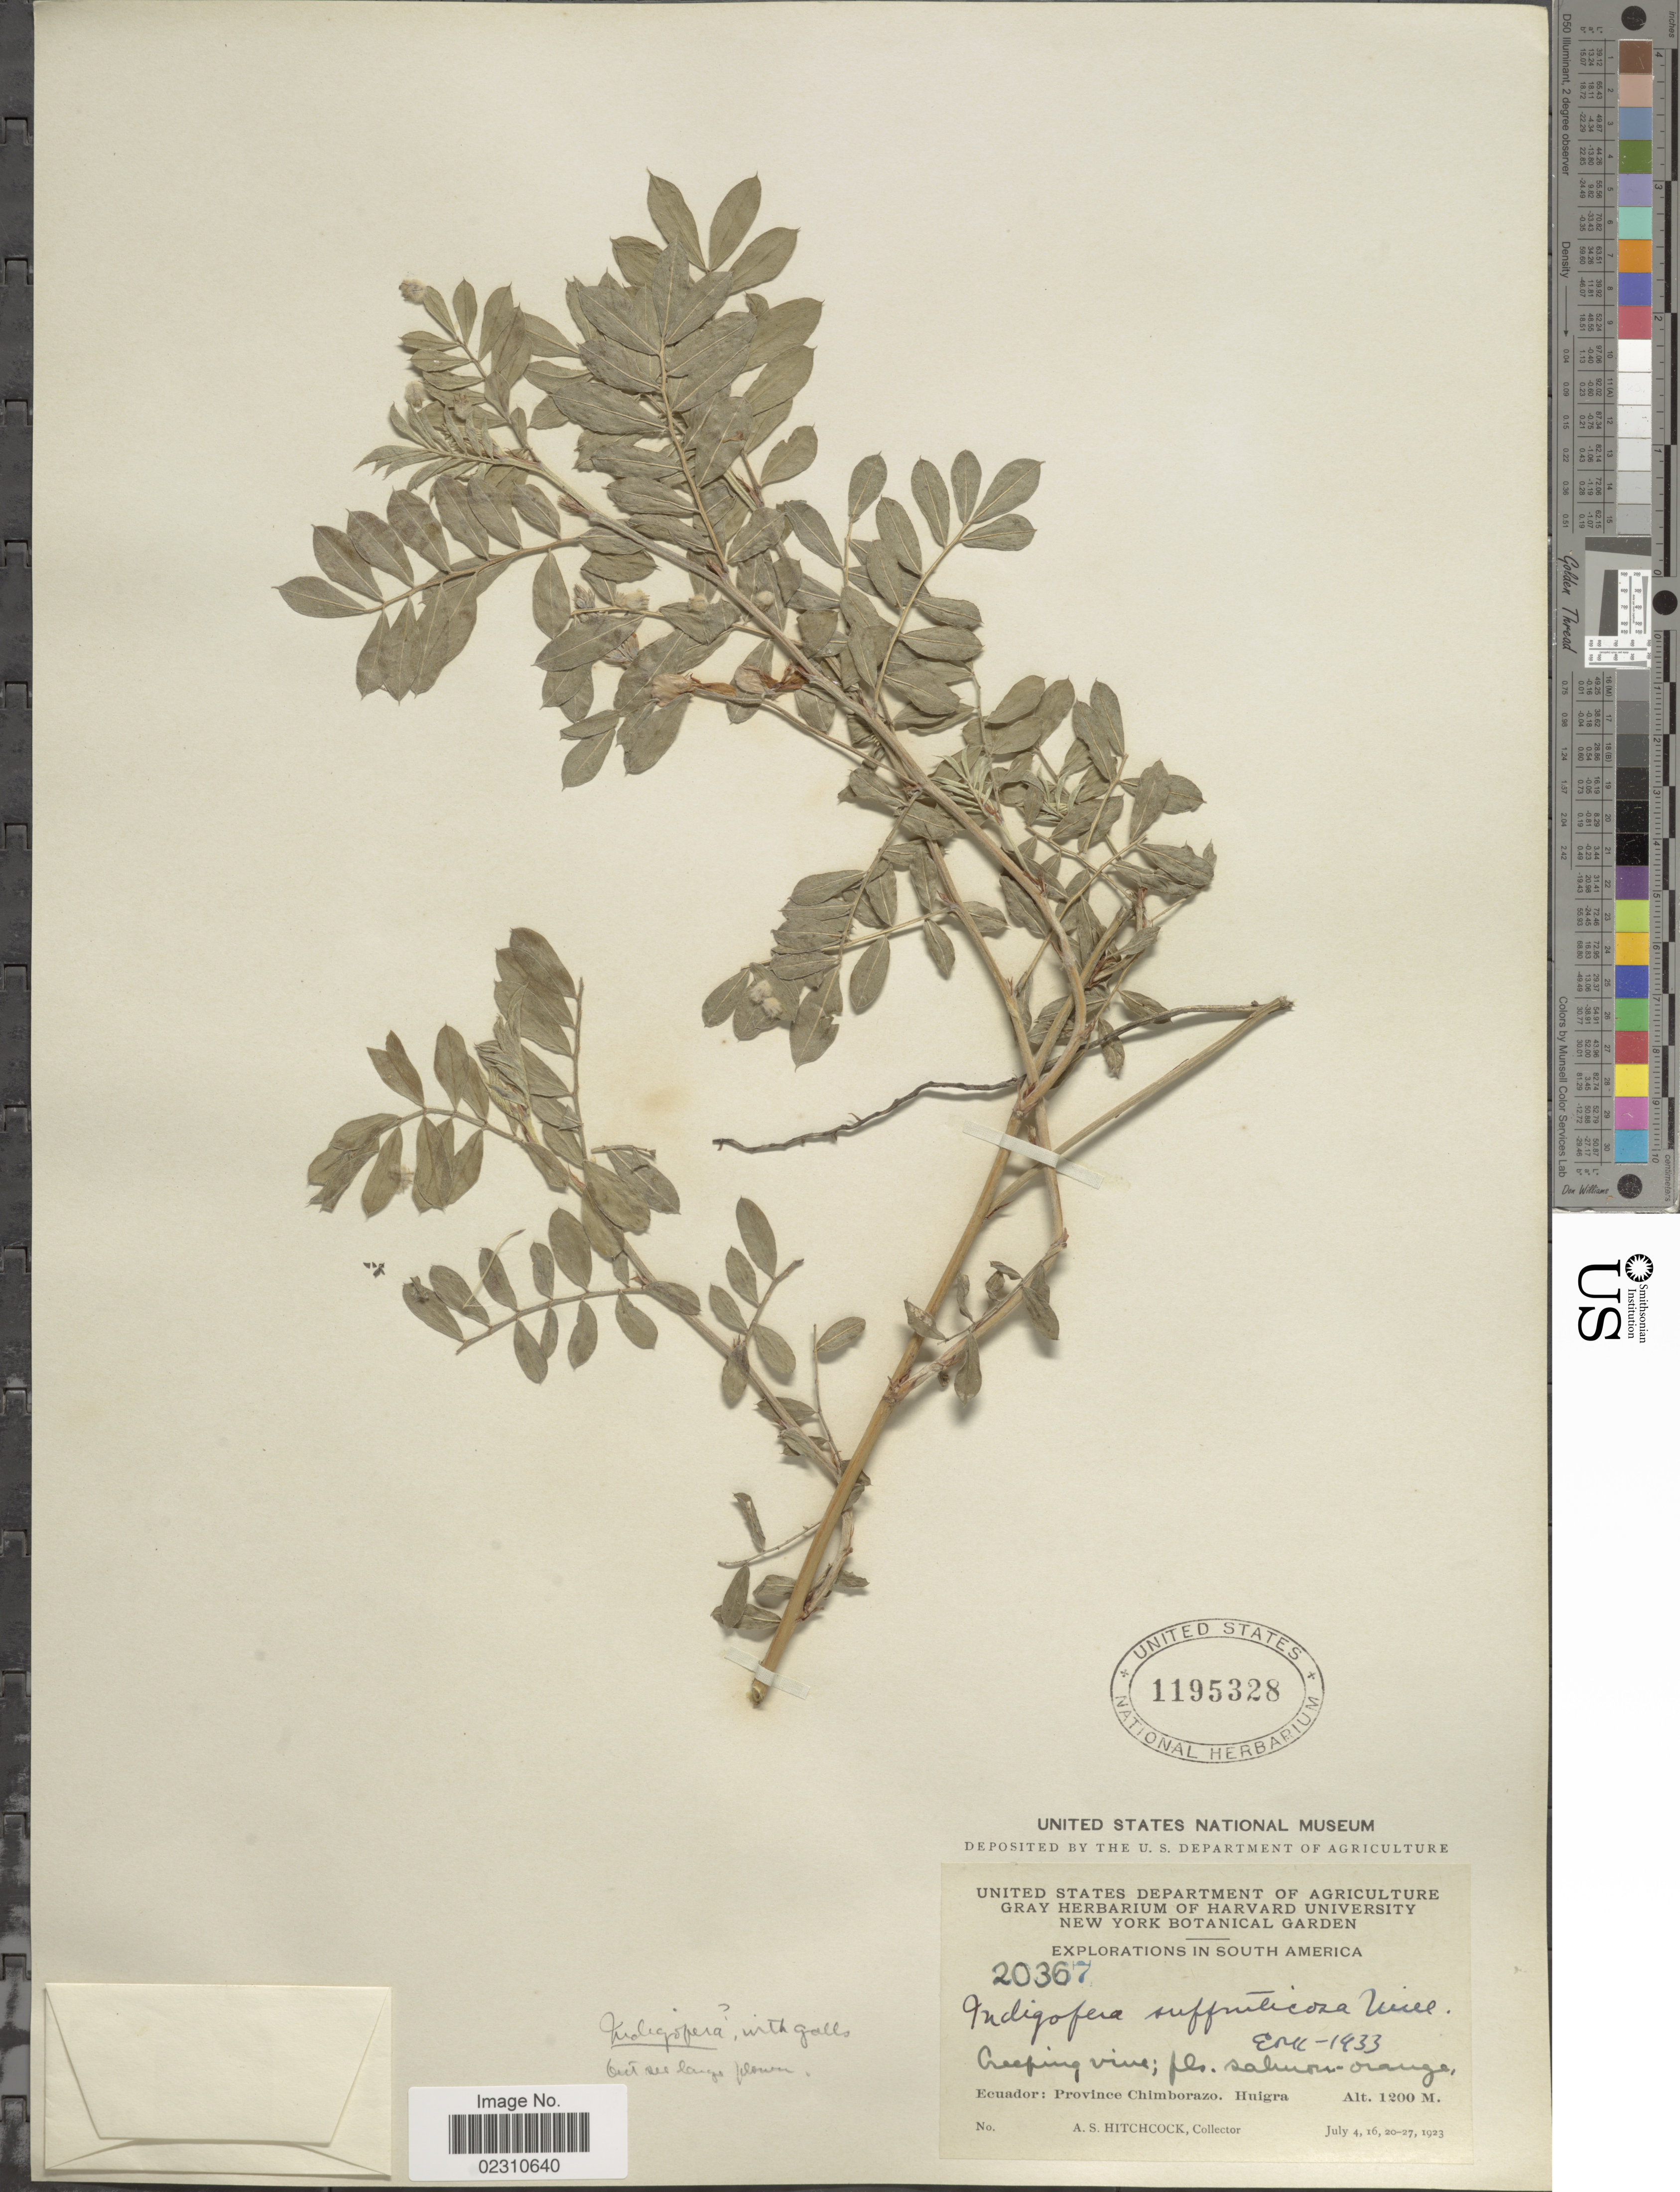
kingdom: Plantae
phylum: Tracheophyta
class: Magnoliopsida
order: Fabales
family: Fabaceae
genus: Indigofera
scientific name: Indigofera suffruticosa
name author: Mill.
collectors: A. S. Hitchcock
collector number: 20367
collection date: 1923-07-04/1923-07-27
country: Ecuador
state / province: Chimborazo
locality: Ecuador: Province Chimborazo. Huigra.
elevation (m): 1200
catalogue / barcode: US 1195328